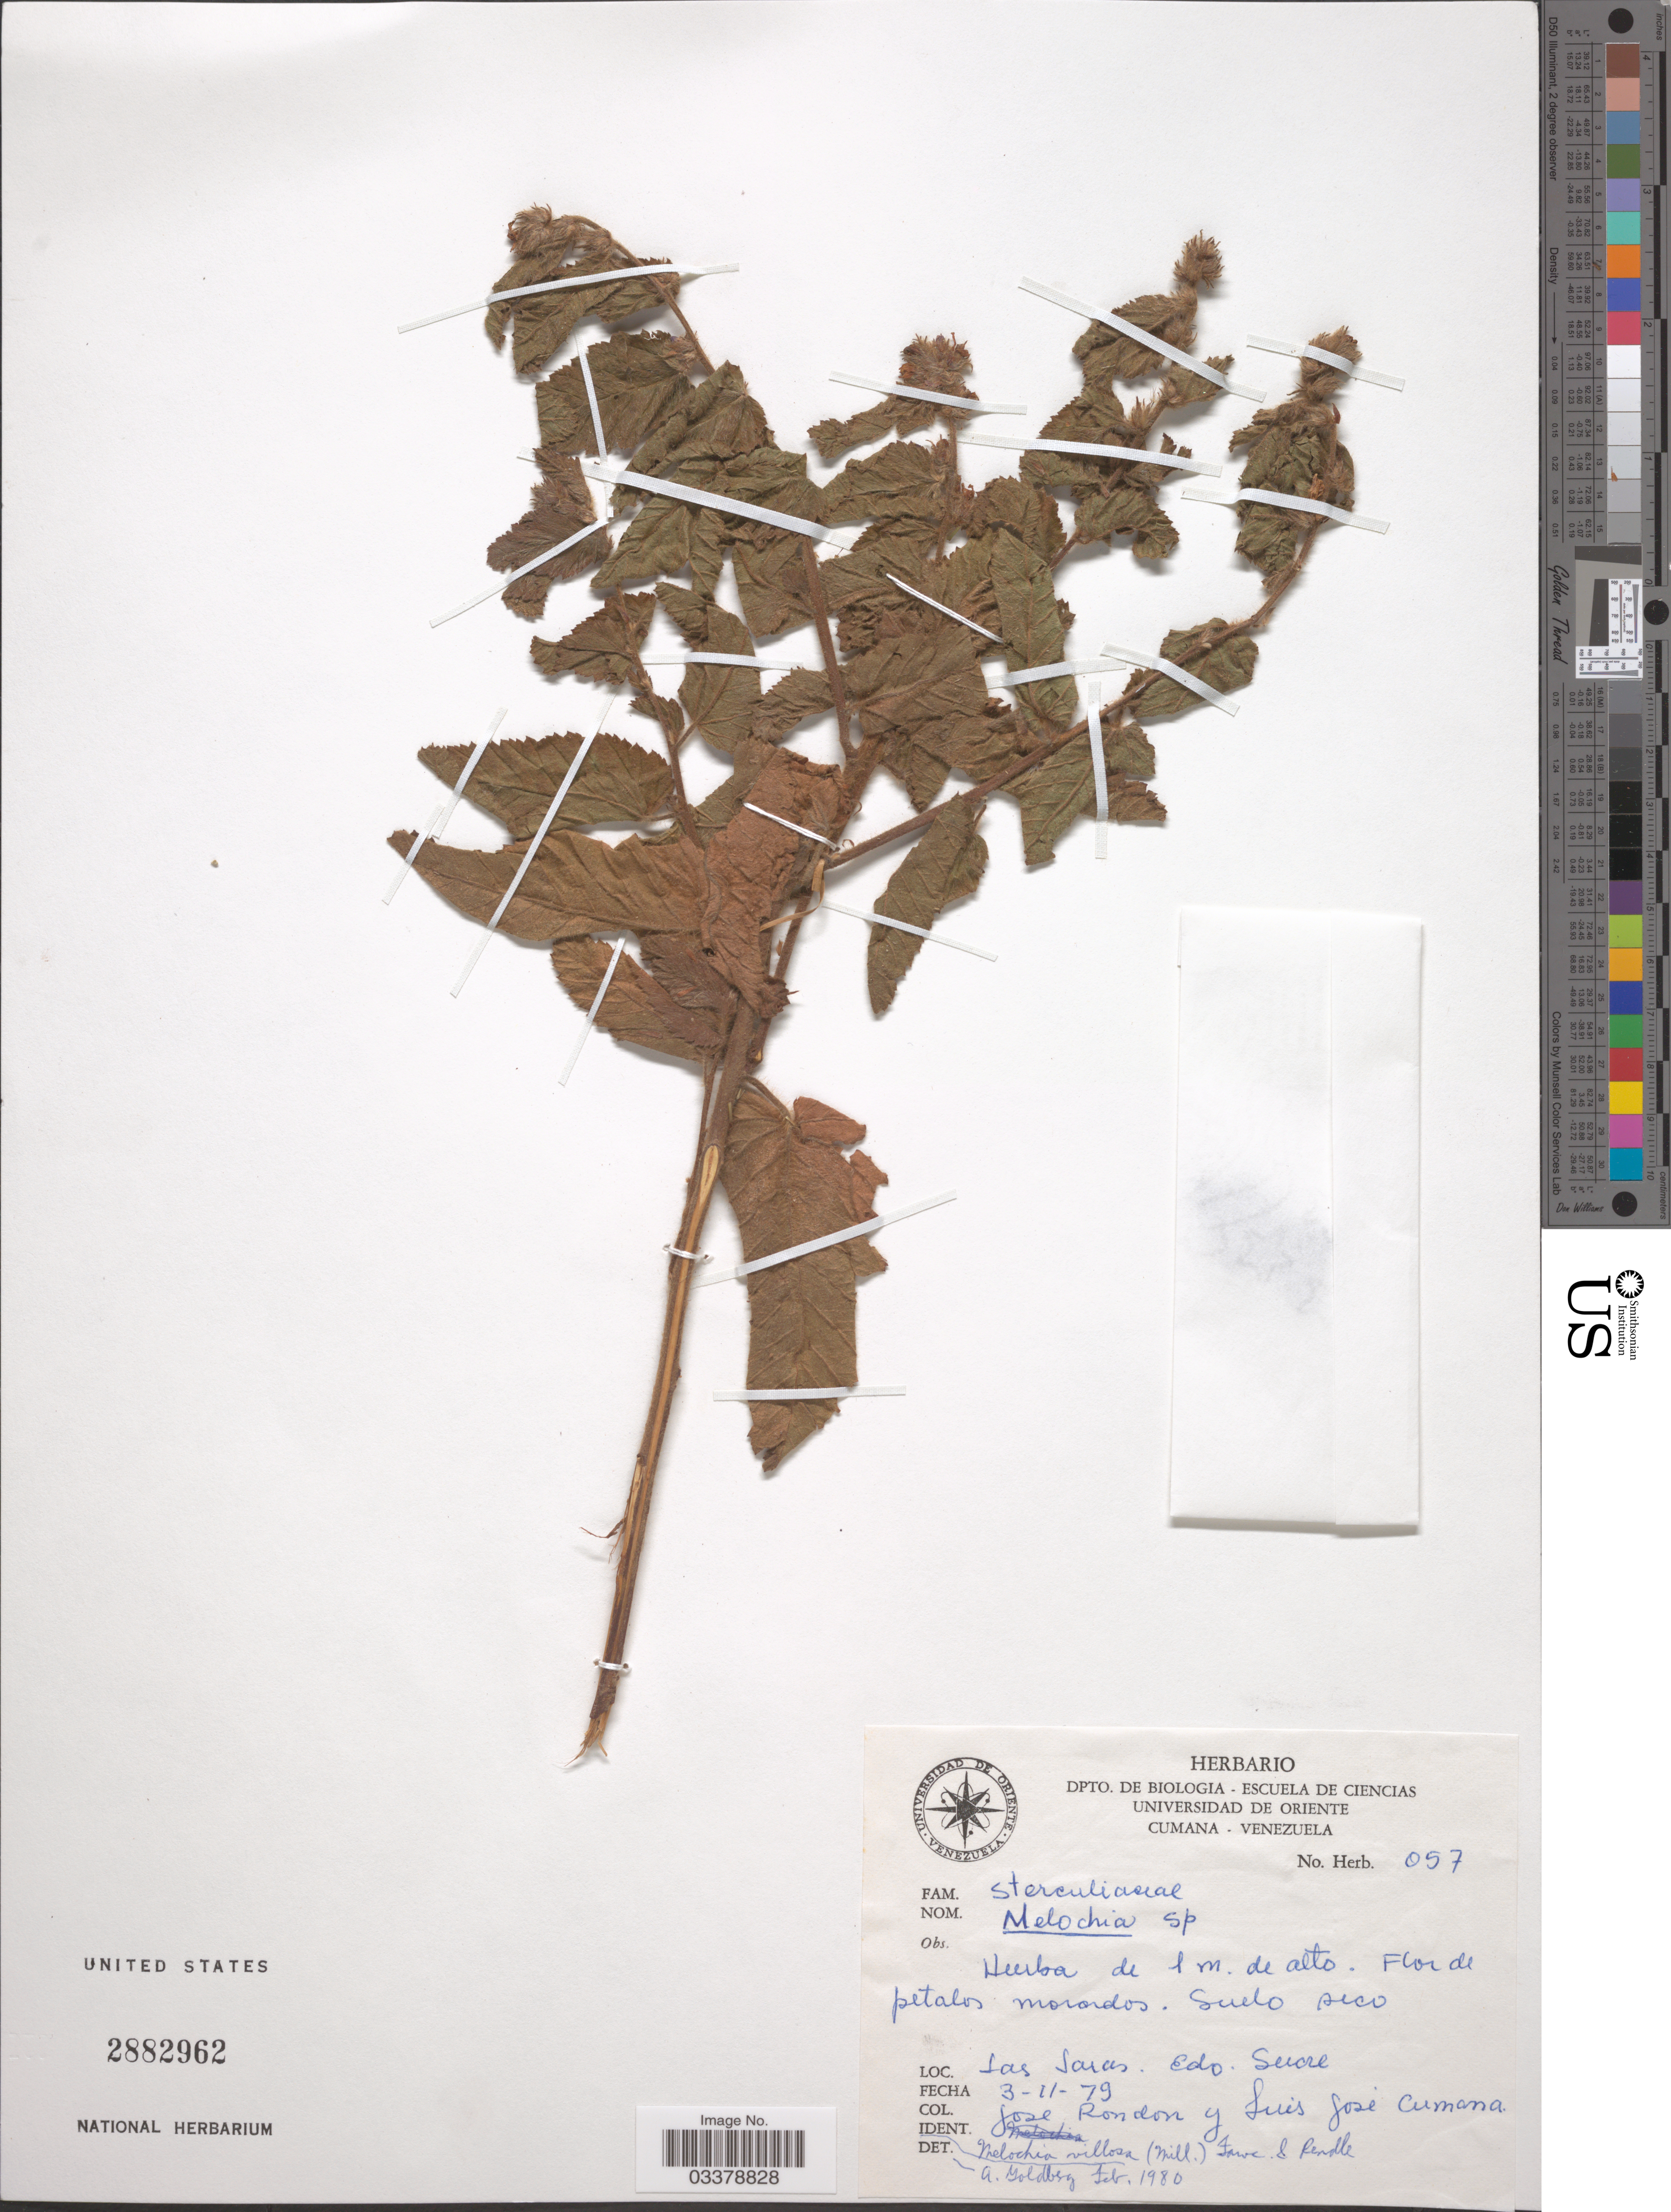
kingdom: Plantae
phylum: Tracheophyta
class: Magnoliopsida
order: Malvales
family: Malvaceae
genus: Melochia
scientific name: Melochia spicata var. spicata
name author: (L.) Fryxell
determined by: Dorr, L. J., (BOT), Smithsonian Institution - National Museum of Natural History (UNITED STATES)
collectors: J. Rondón & L. Cumana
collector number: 057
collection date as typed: Transcribed d/m/y: 3/11/79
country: Venezuela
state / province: Sucre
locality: Las Laras.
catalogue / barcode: US 2882962